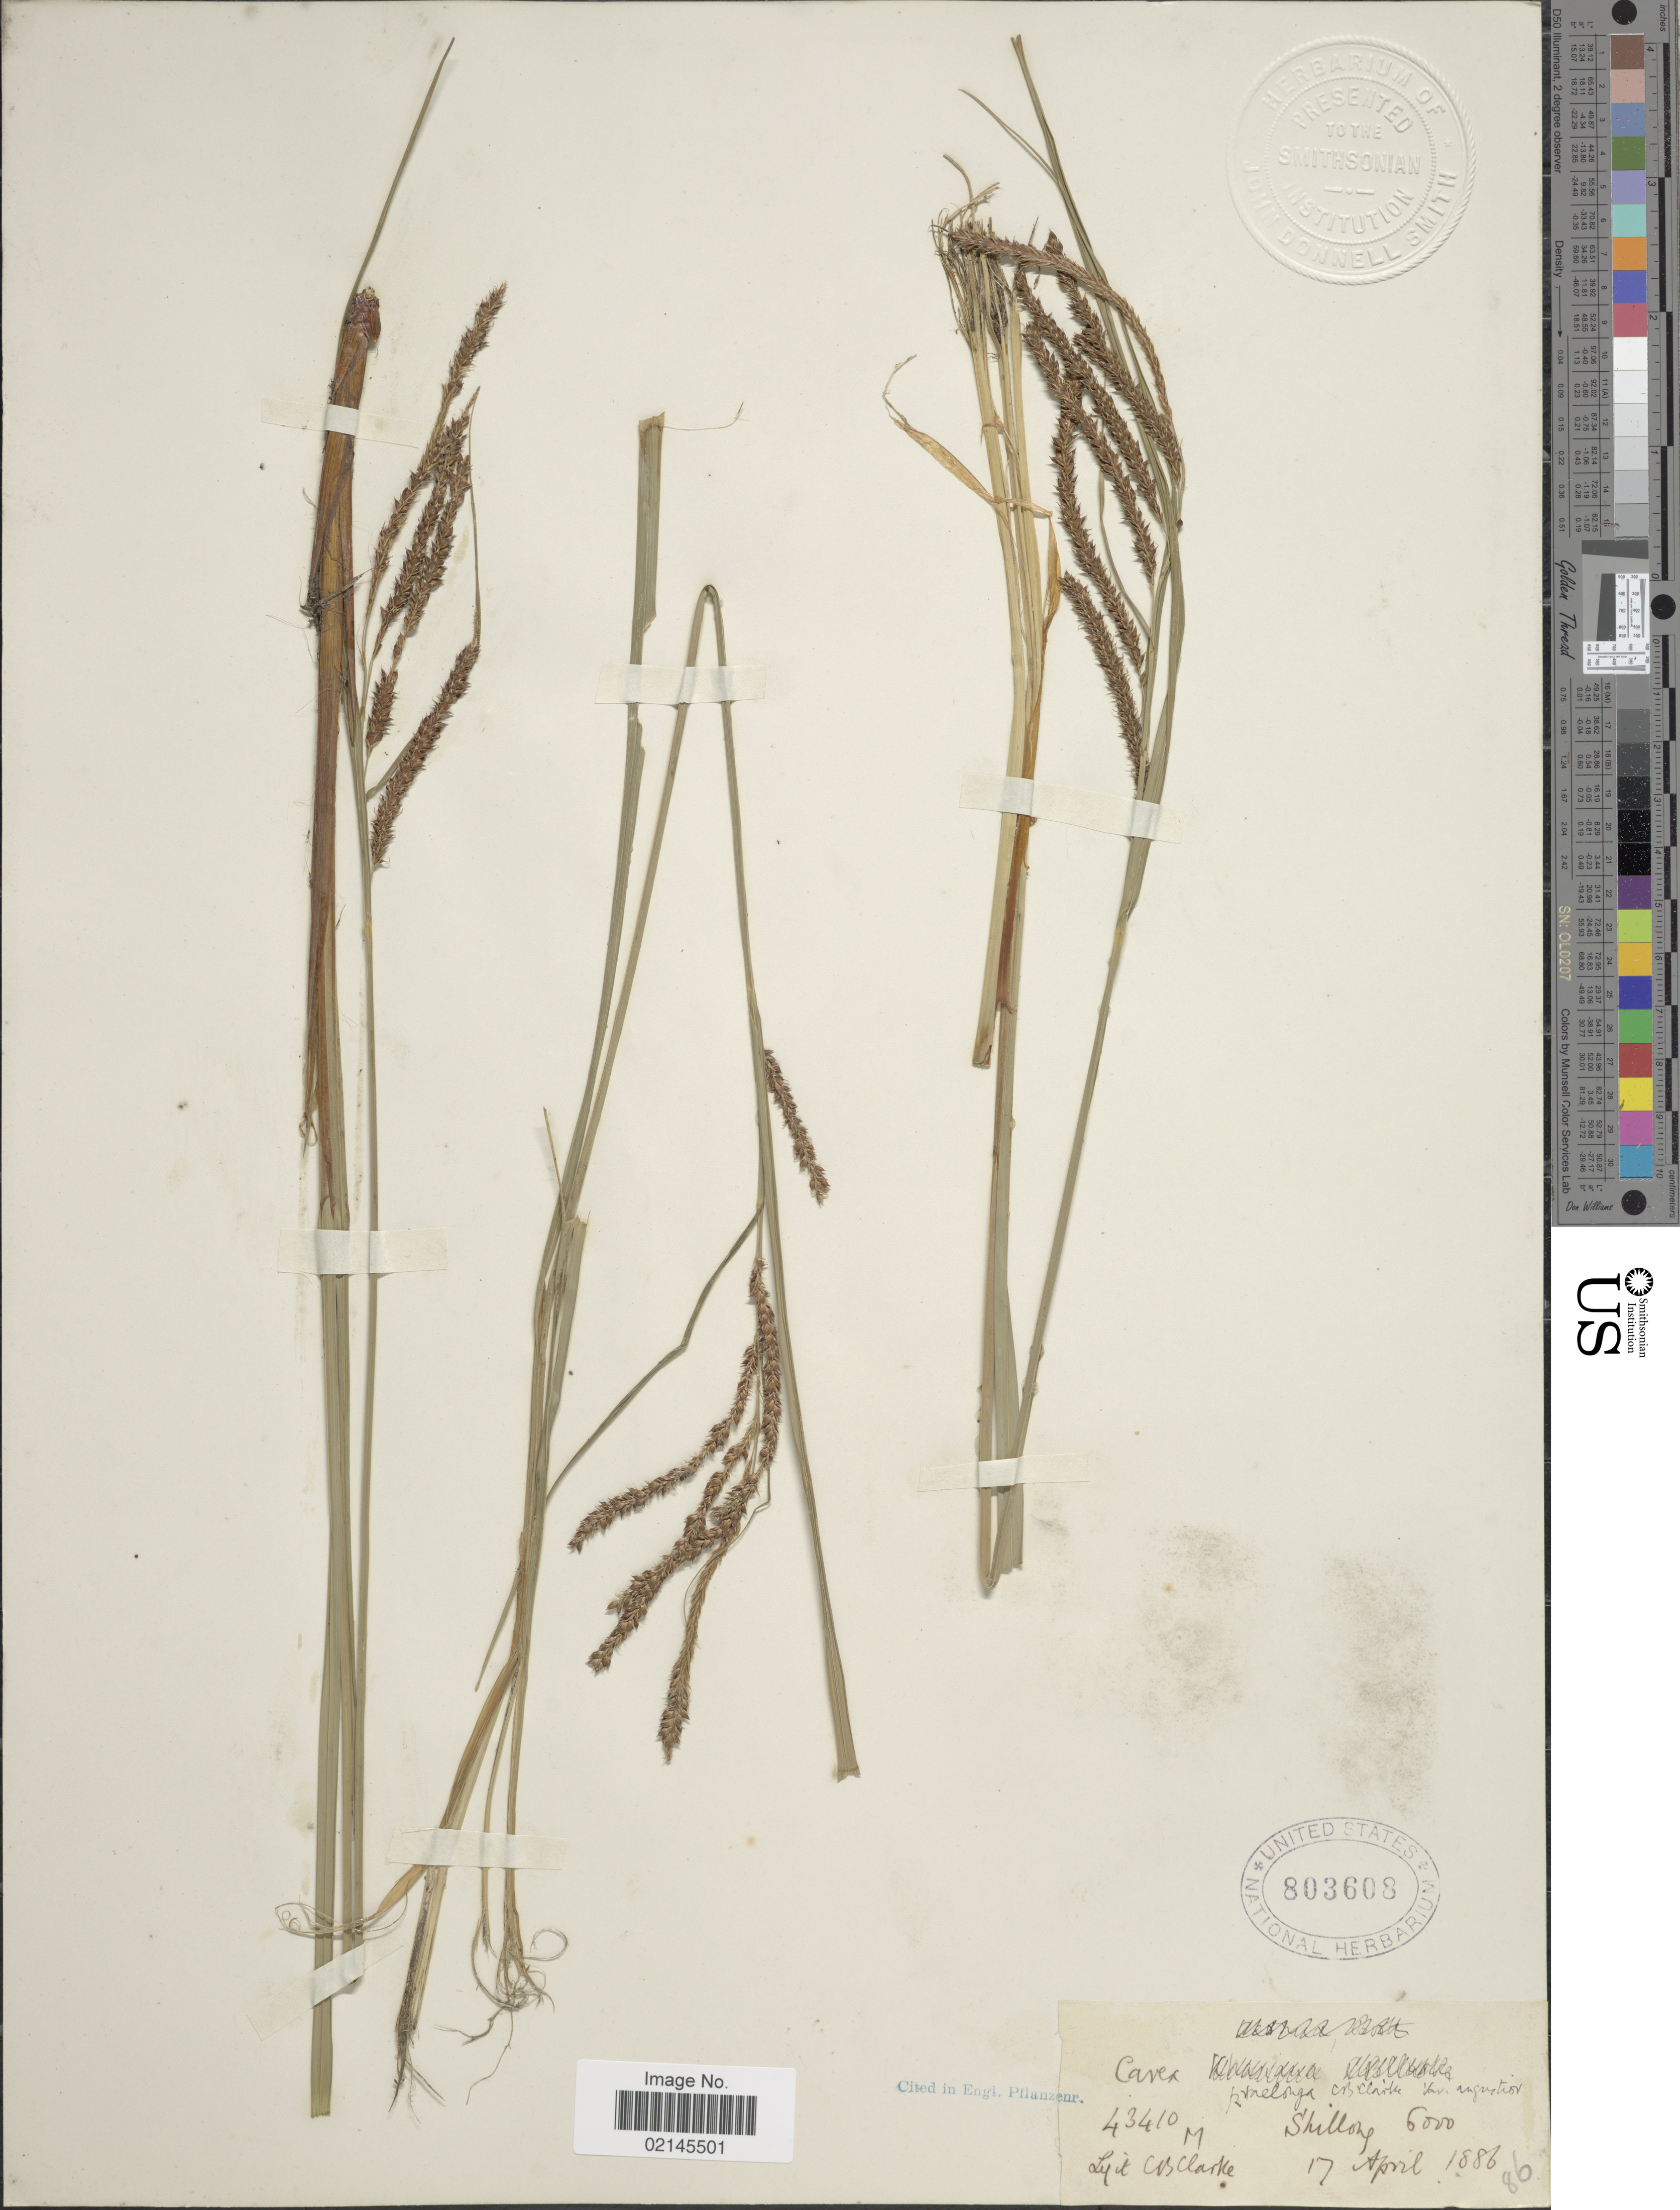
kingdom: Plantae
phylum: Tracheophyta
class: Liliopsida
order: Poales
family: Cyperaceae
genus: Carex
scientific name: Carex praelonga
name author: C.B. Clarke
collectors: C. B. Clarke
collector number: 43410M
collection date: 1886-04-17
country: India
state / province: Meghalaya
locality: Shillong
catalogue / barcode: US 803608